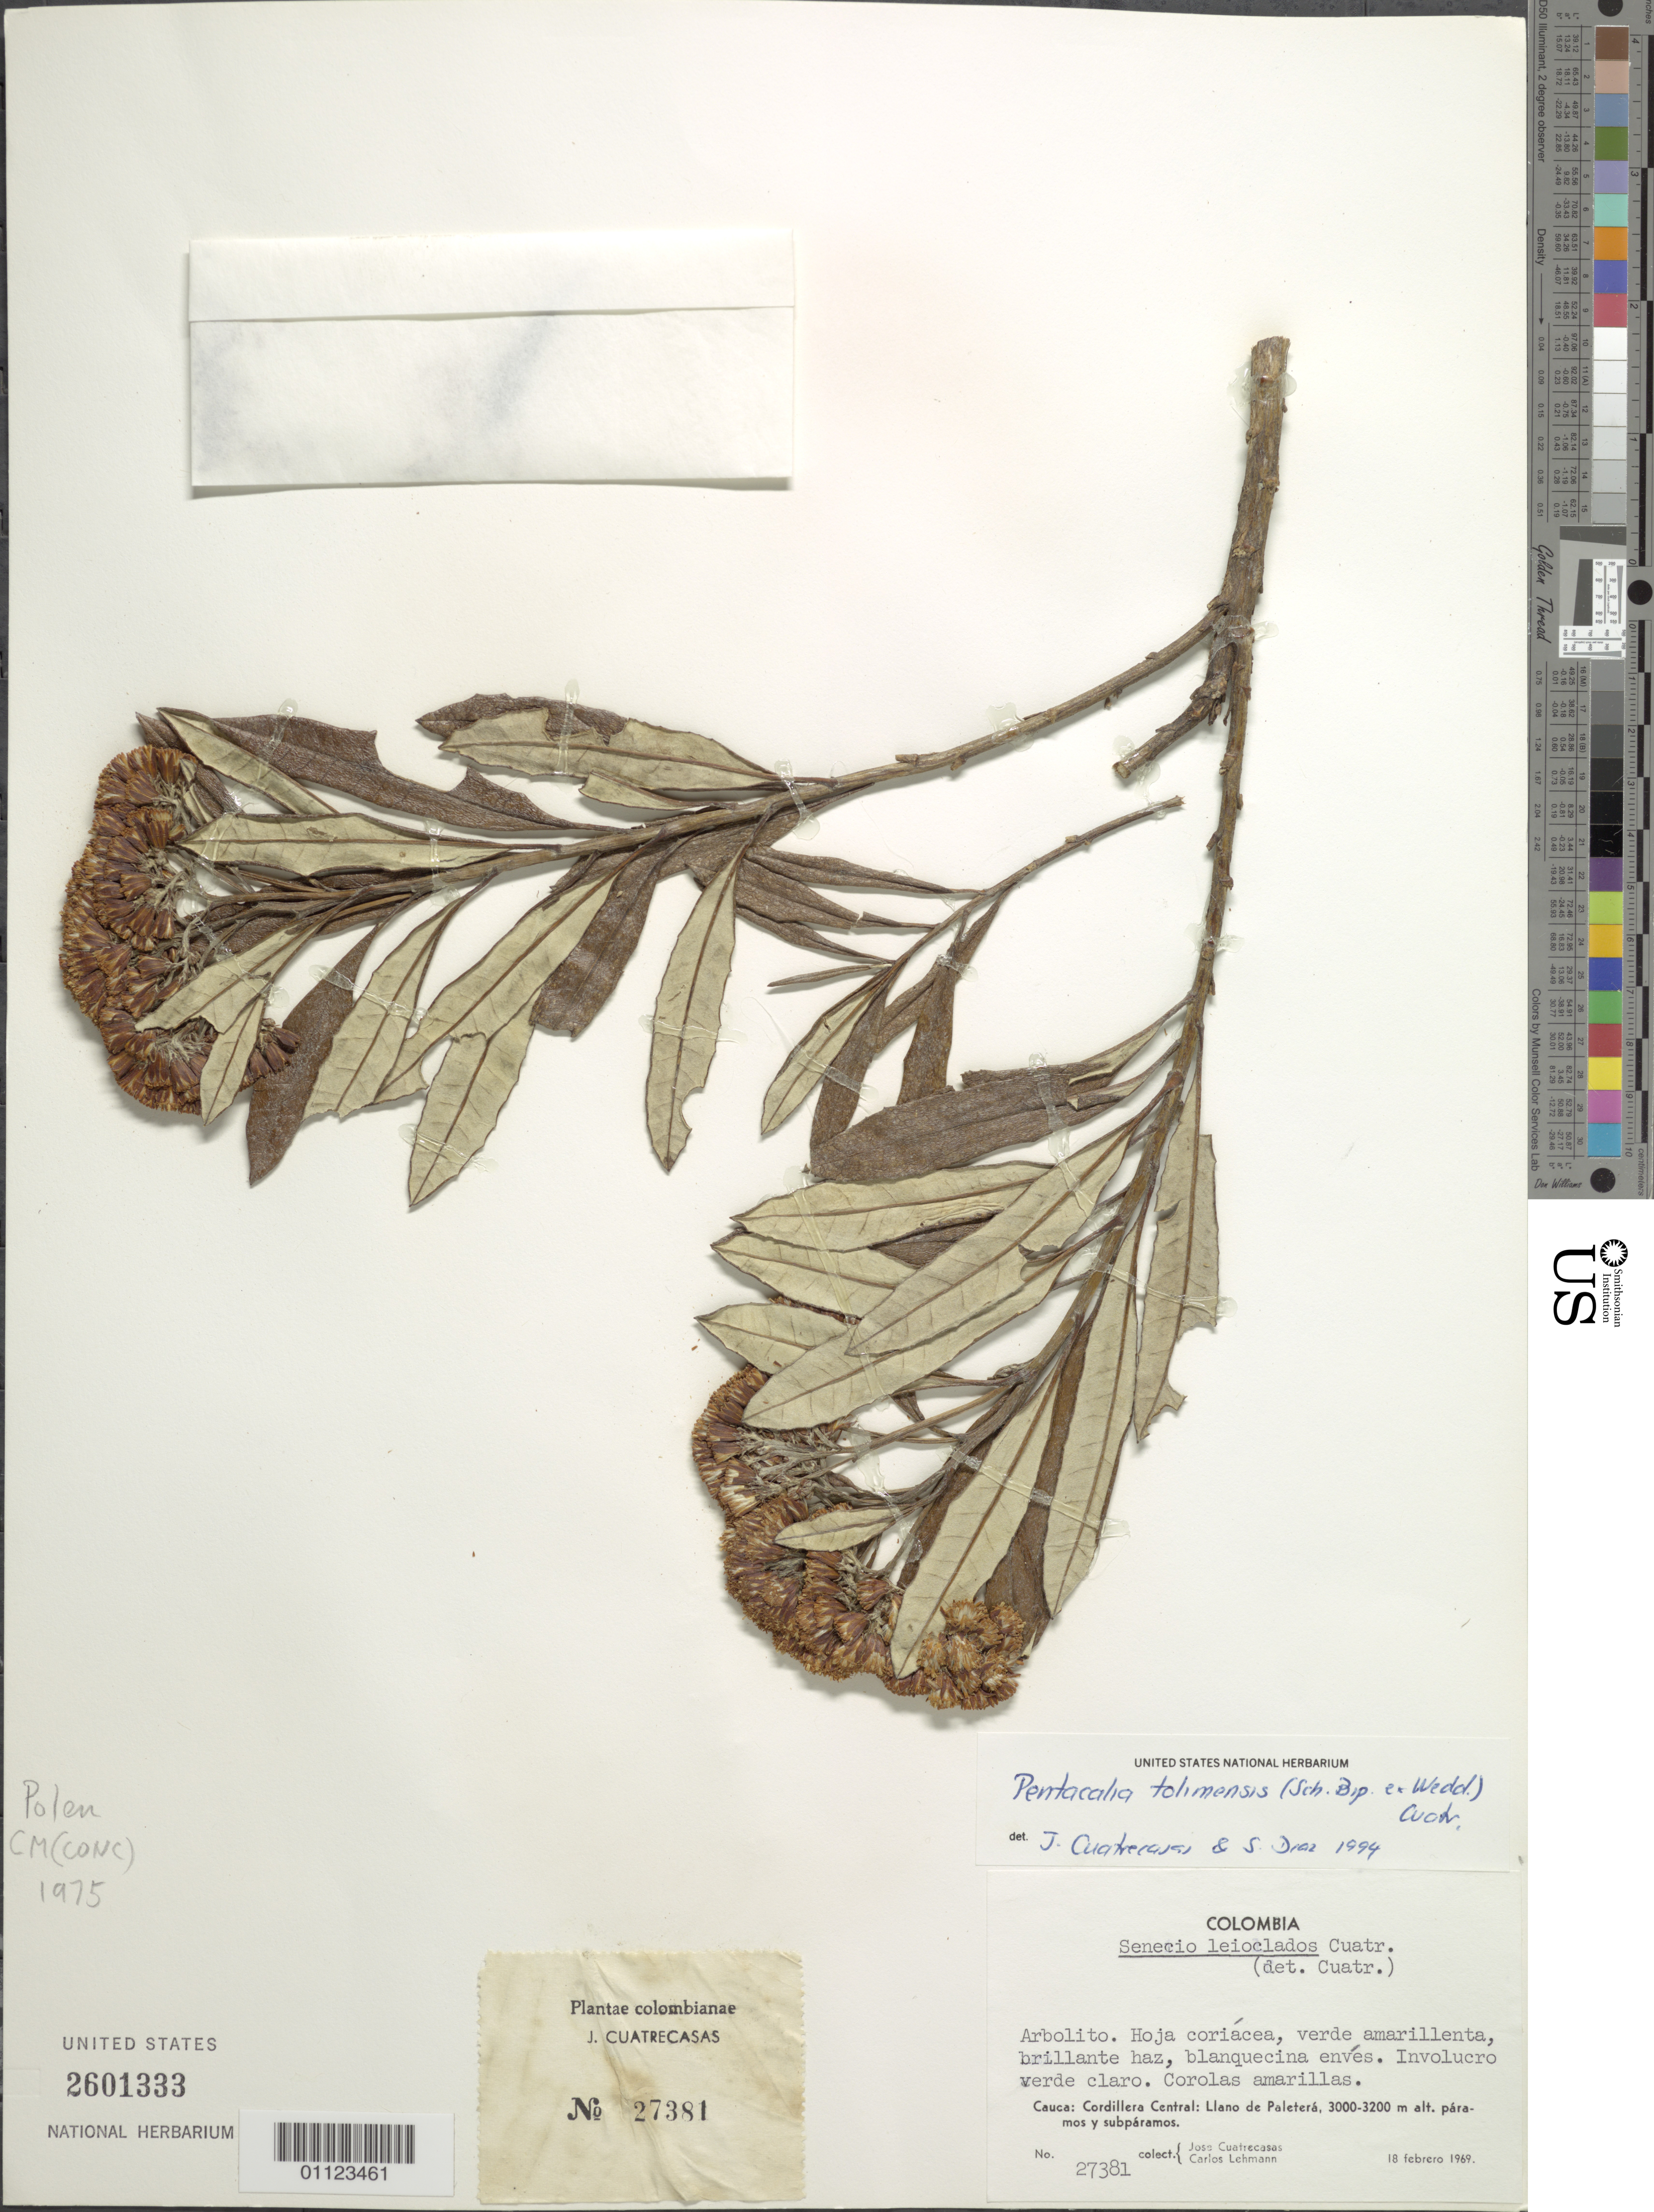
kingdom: Plantae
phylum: Tracheophyta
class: Magnoliopsida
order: Asterales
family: Asteraceae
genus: Pentacalia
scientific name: Pentacalia tolimensis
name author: (Sch. Bip. ex Wedd.) Cuatrec.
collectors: J. Cuatrecasas & C. Lehmann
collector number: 27381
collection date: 1969-02-18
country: Colombia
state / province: Cauca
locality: Cordillera Central: Llano de Paleterá.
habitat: Paramos and subparamos.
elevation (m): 3000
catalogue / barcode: US 2601333